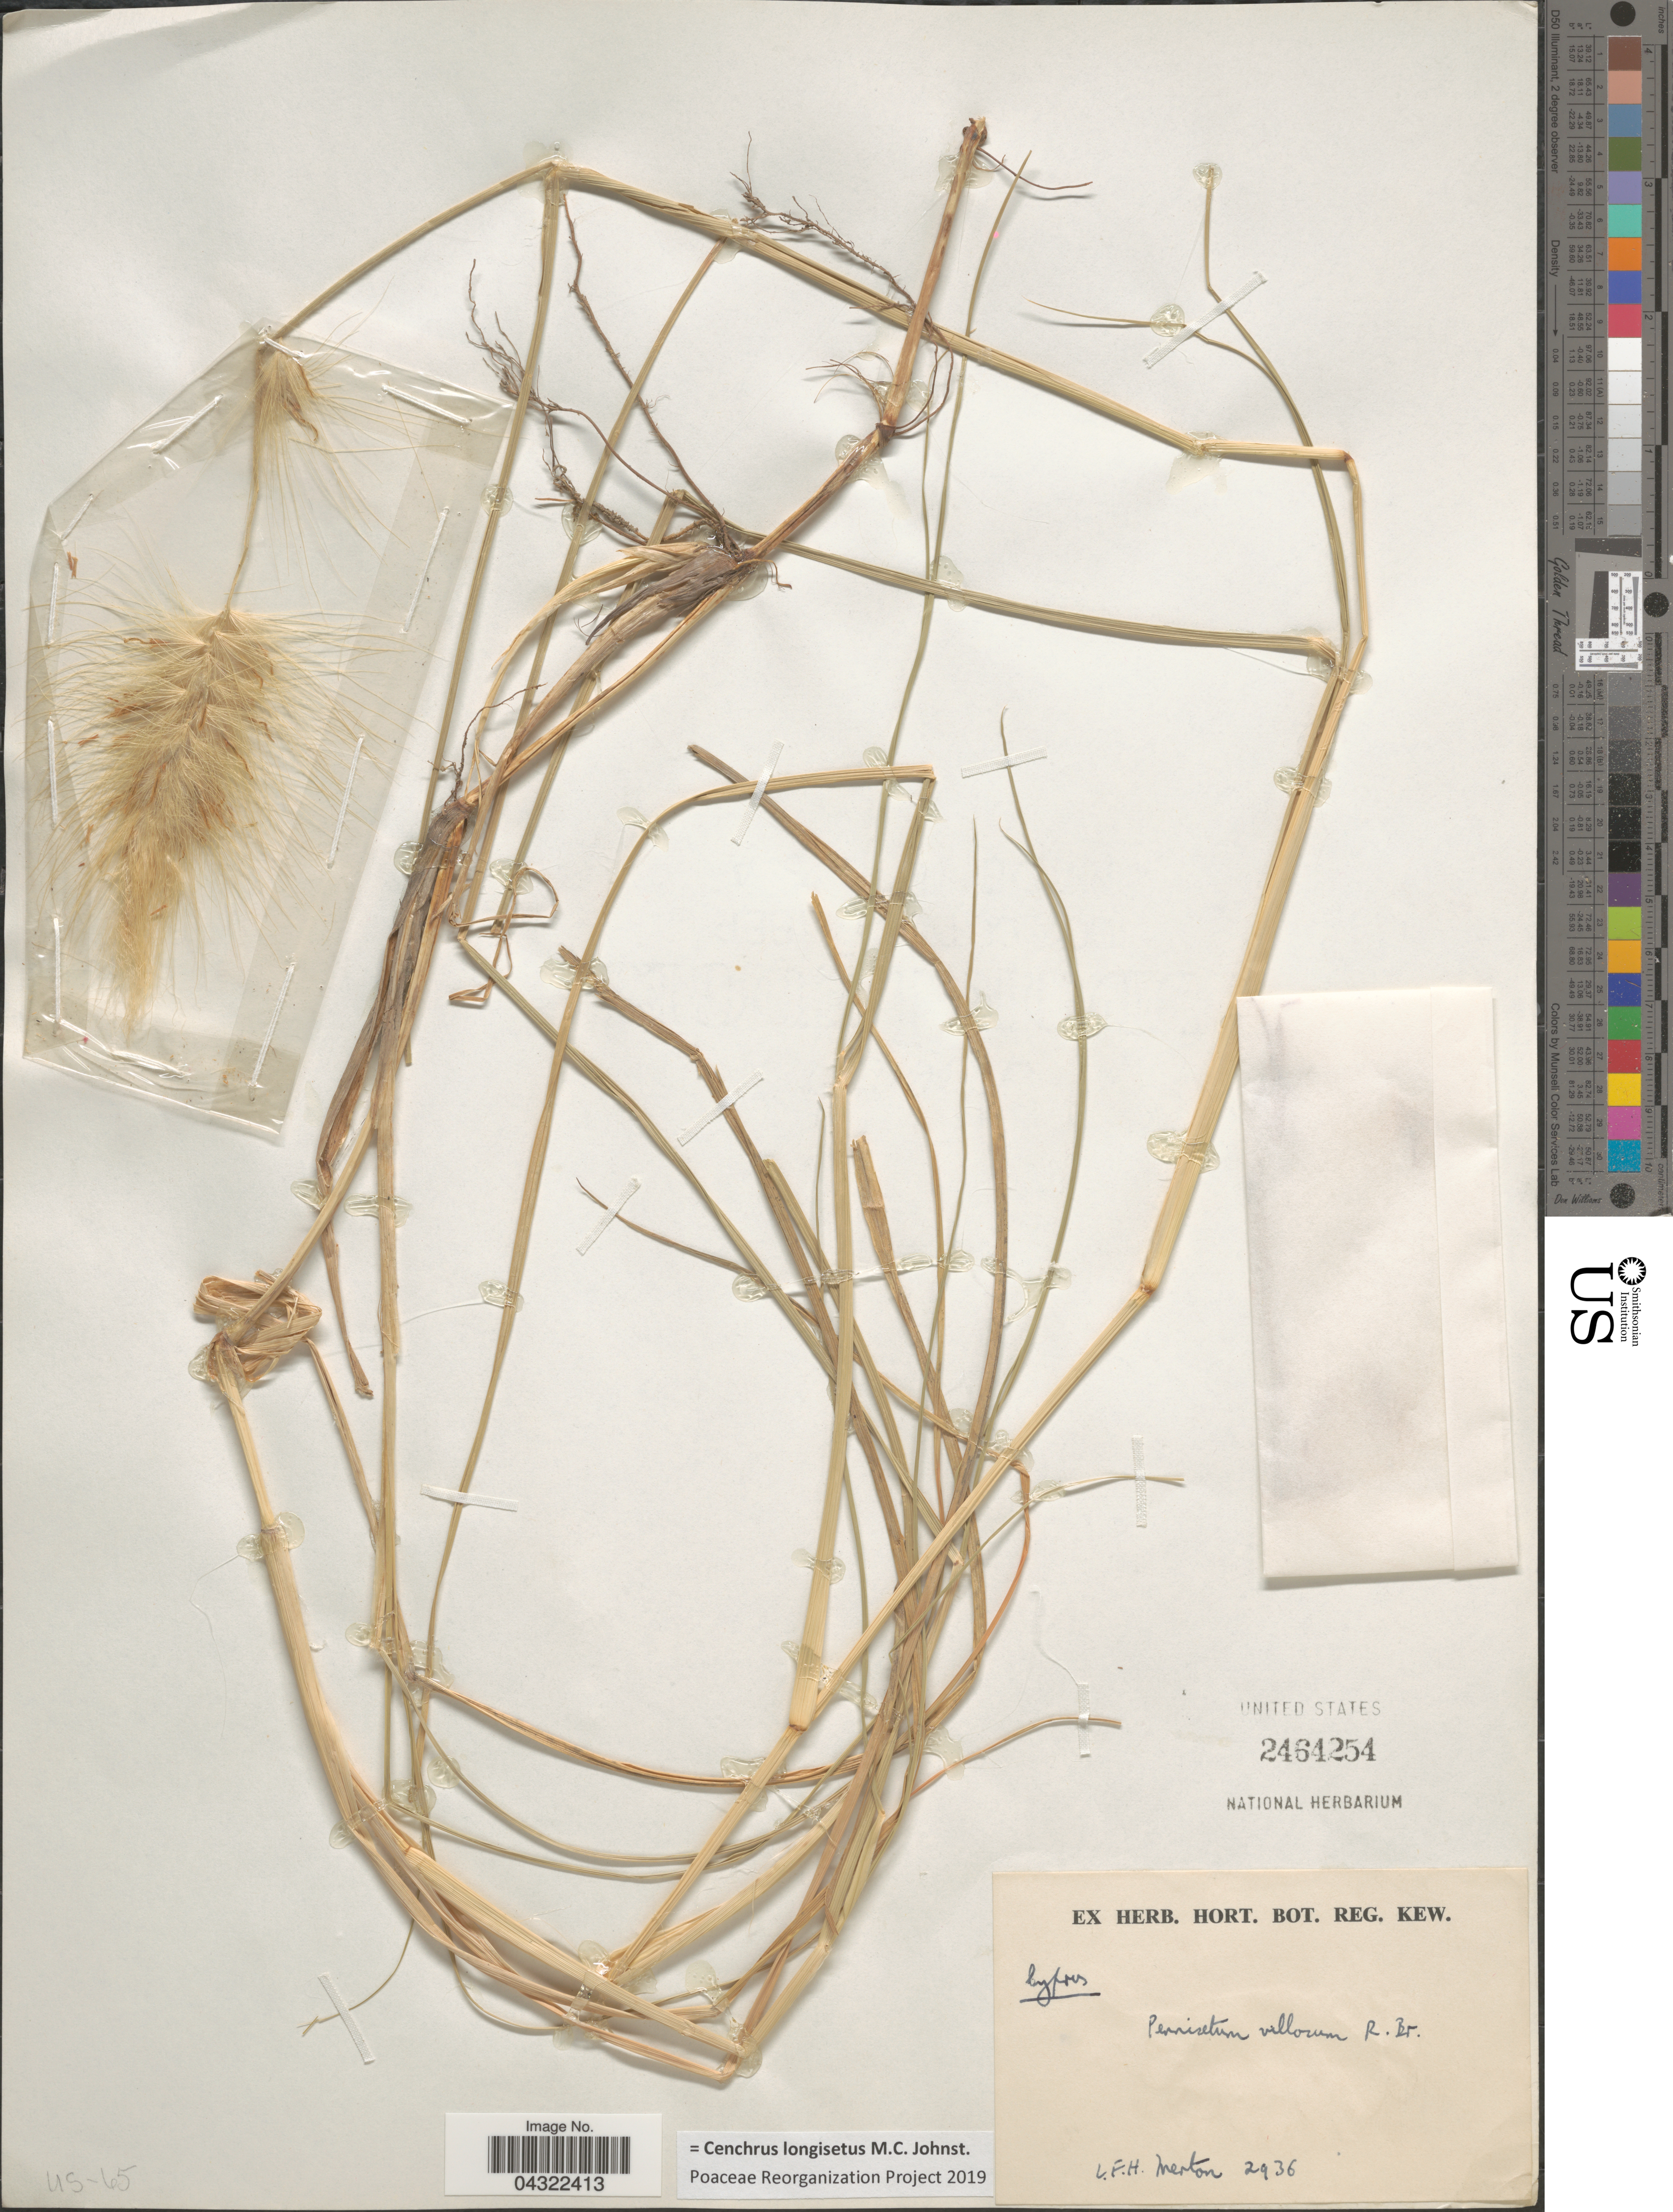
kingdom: Plantae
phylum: Tracheophyta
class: Liliopsida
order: Poales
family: Poaceae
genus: Cenchrus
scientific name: Cenchrus longisetus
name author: M.C. Johnst.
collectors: L. Merton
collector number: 2936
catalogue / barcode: US 2464254